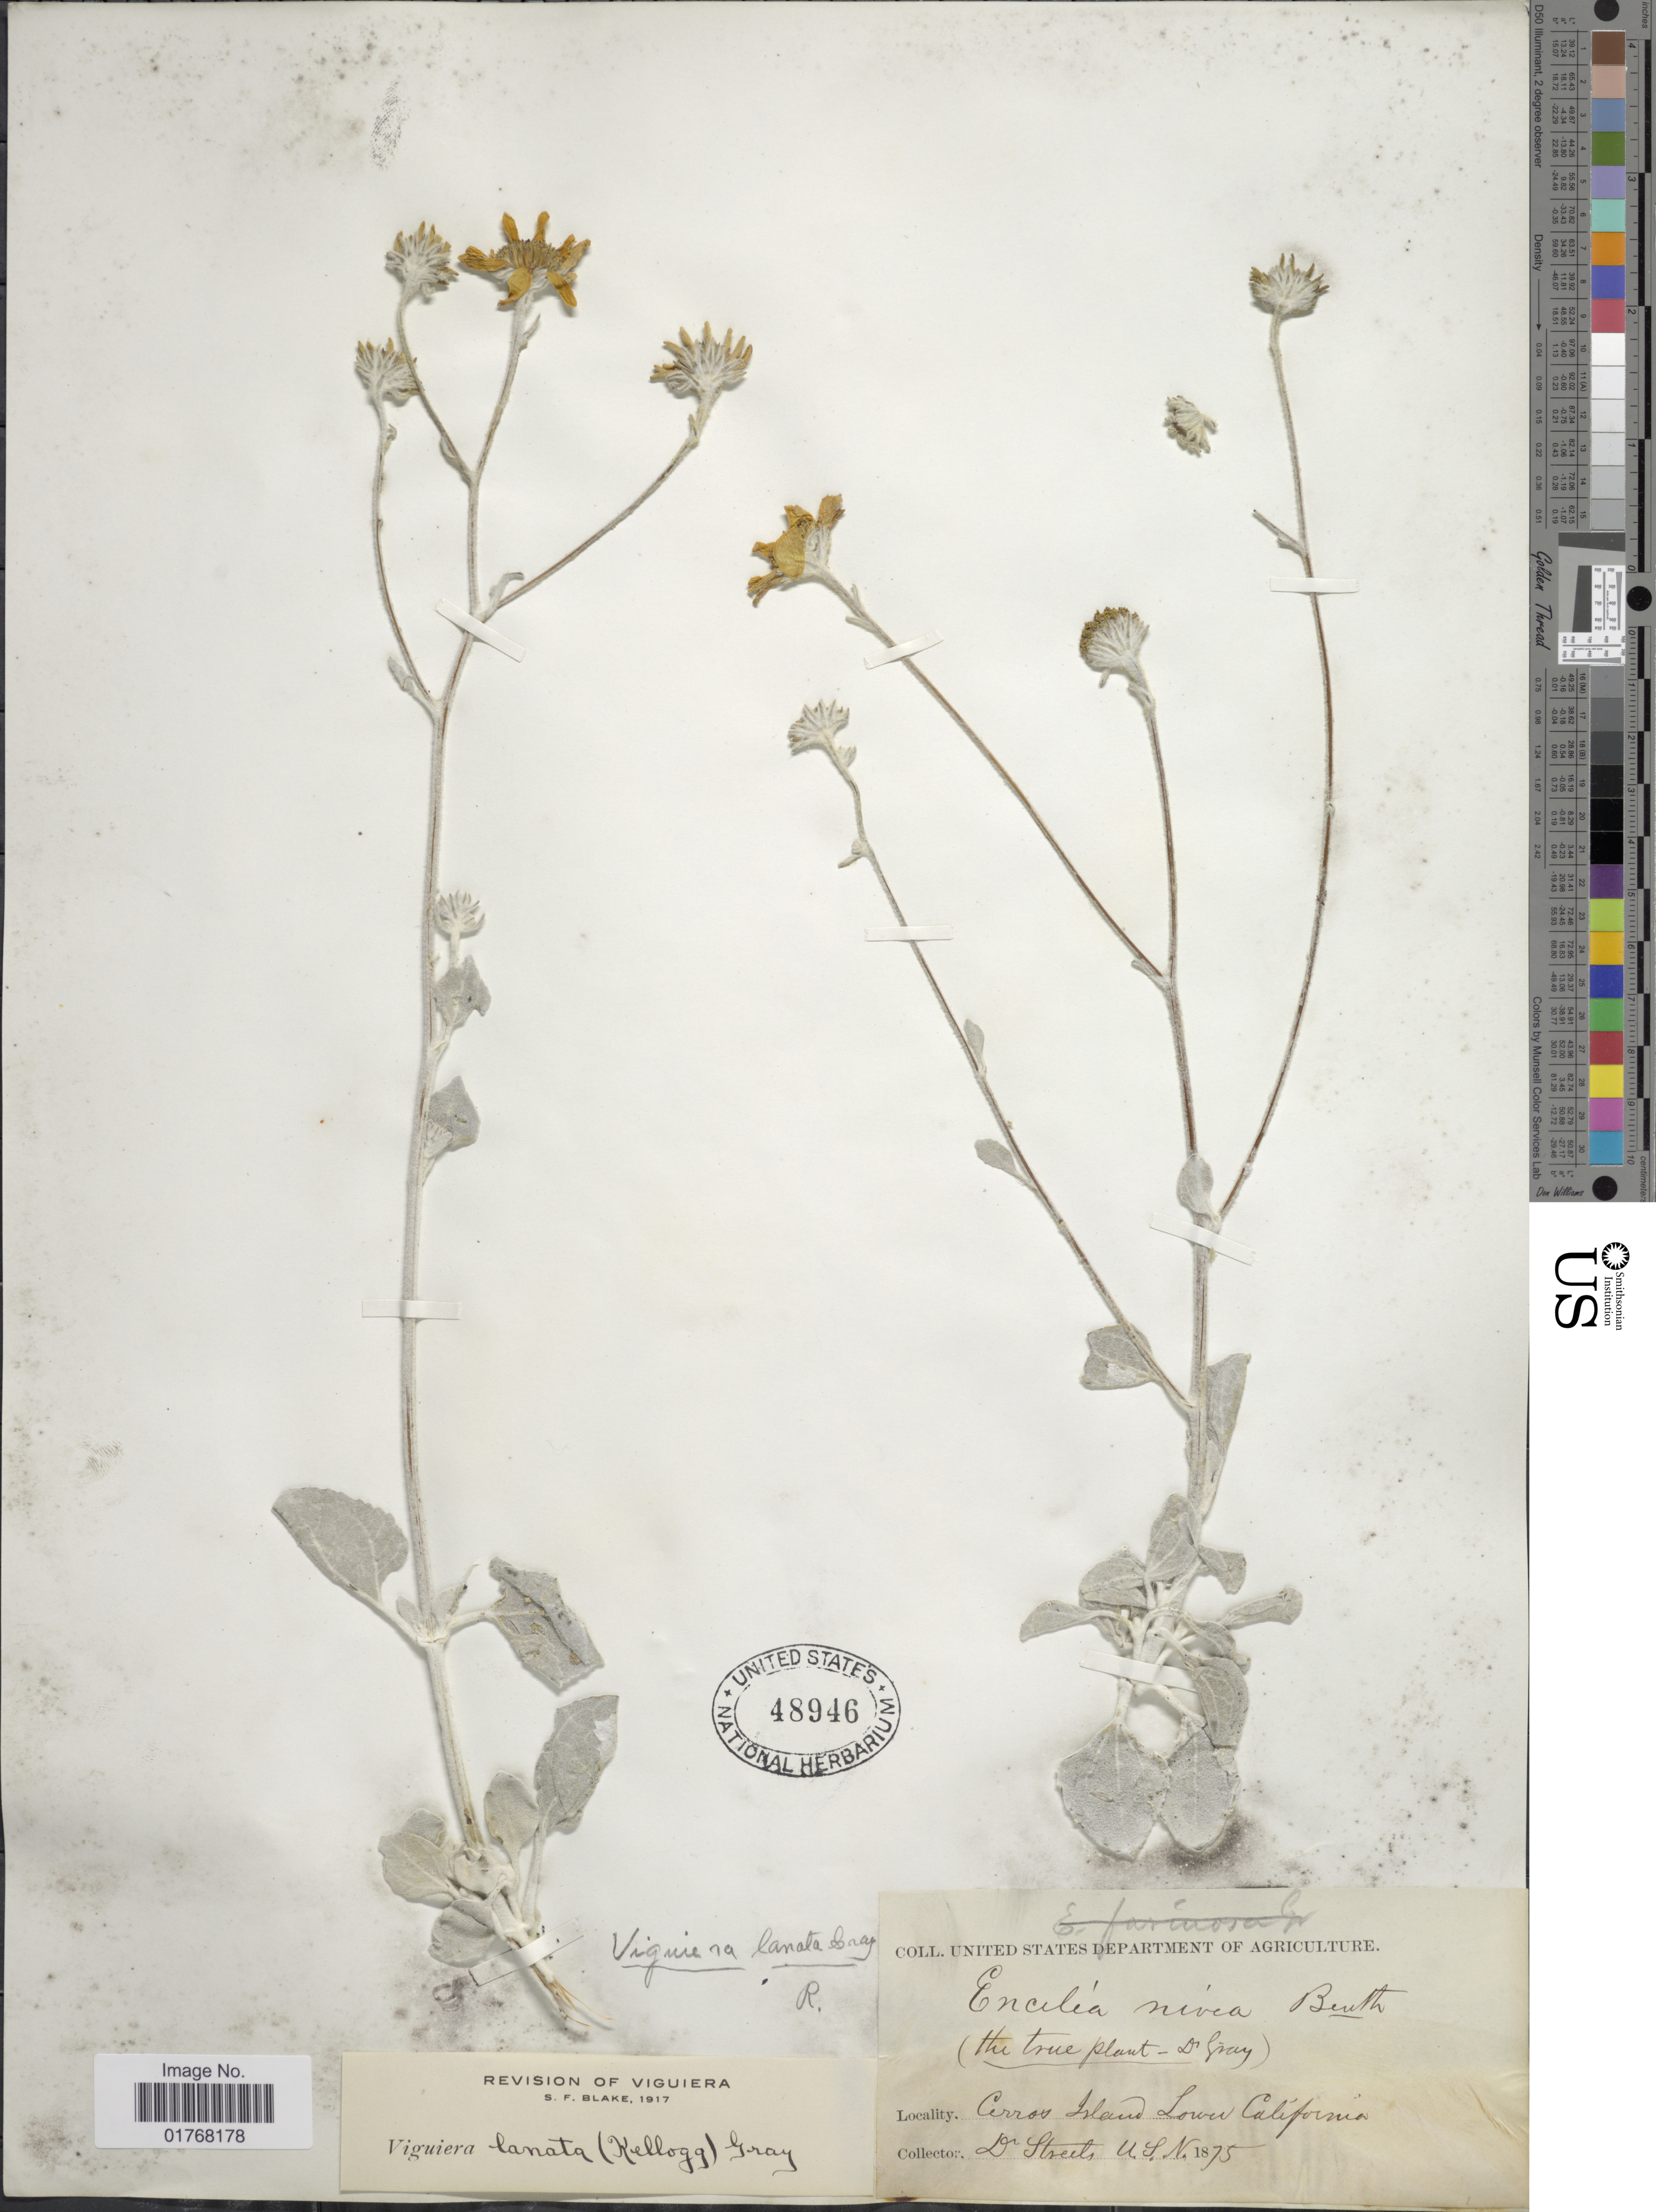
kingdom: Plantae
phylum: Tracheophyta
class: Magnoliopsida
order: Asterales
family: Asteraceae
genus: Viguiera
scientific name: Viguiera lanata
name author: (Kellogg) A. Gray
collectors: -. Streets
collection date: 1875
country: Mexico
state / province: Baja California Sur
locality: Cerros Island Lower California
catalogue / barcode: US 48946